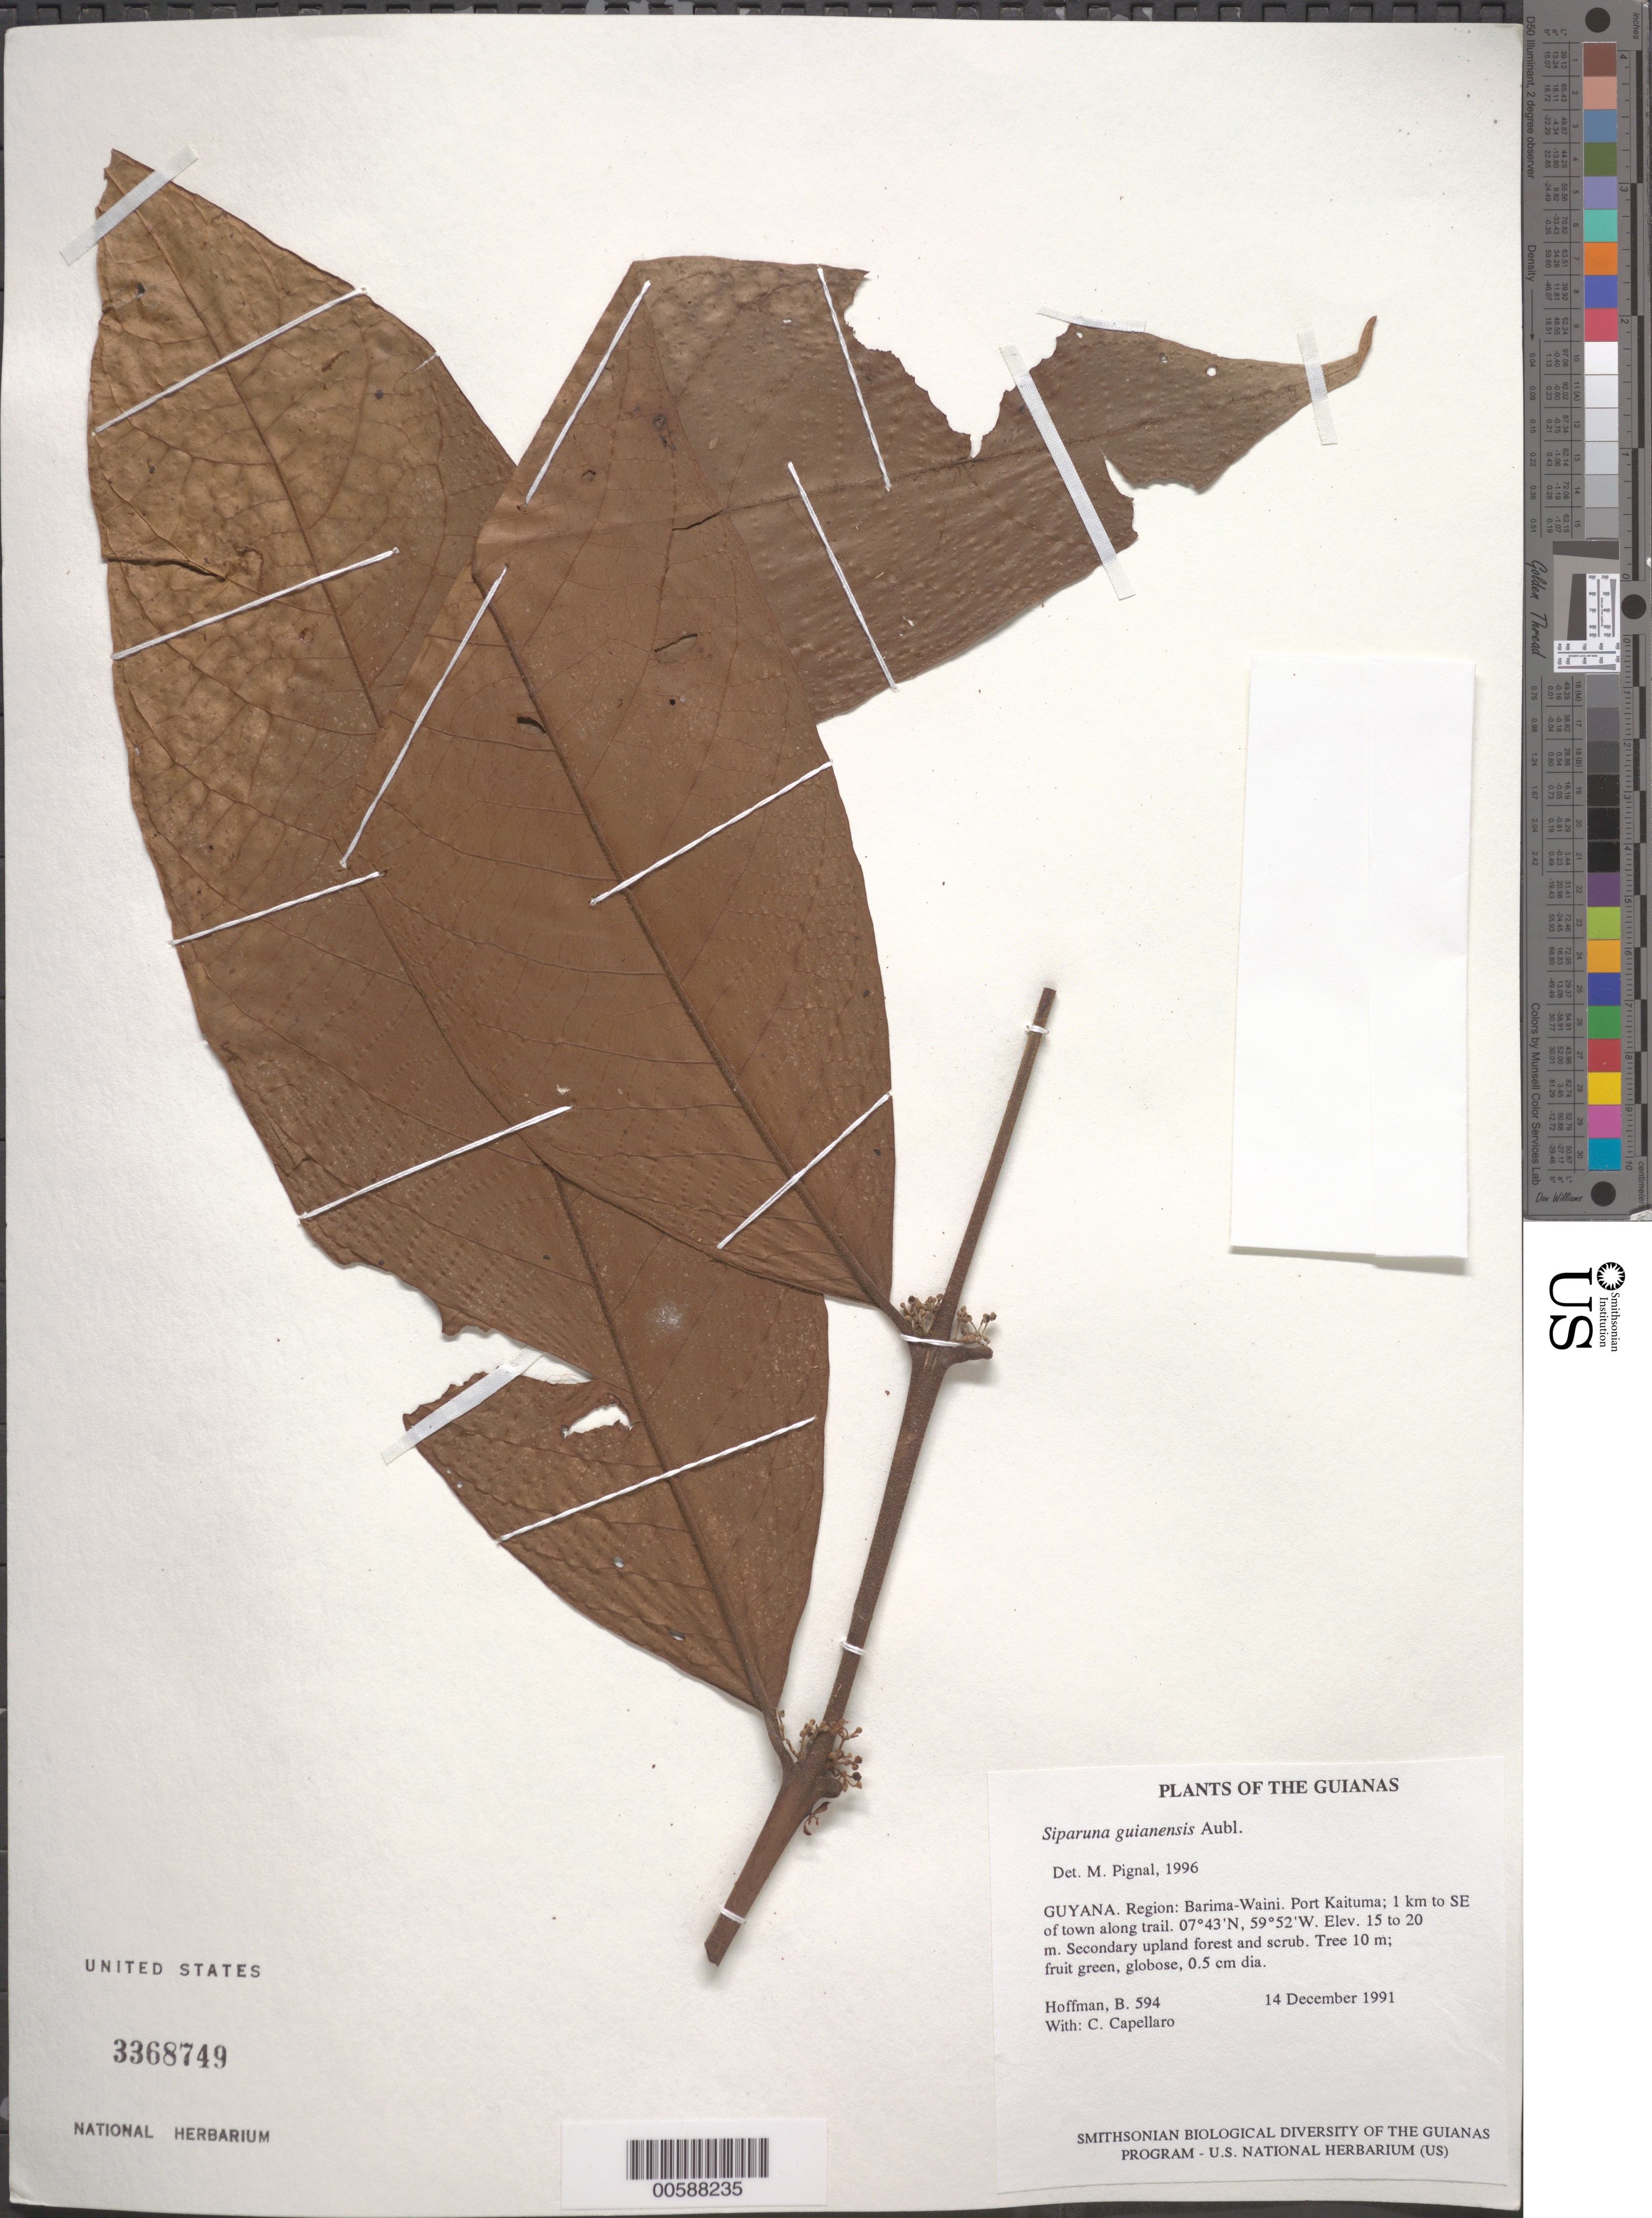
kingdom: Plantae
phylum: Tracheophyta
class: Magnoliopsida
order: Laurales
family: Siparunaceae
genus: Siparuna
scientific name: Siparuna guianensis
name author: Aubl.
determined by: Pignal, M.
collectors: B. Hoffman & C. Capellaro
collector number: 594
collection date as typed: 14 December 1991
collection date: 1991-12-14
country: Guyana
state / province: Barima-Waini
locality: Port Kaituma; 1 km to SE of town along trail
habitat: Secondary upland forest and scrub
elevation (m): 15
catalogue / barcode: US 3368749